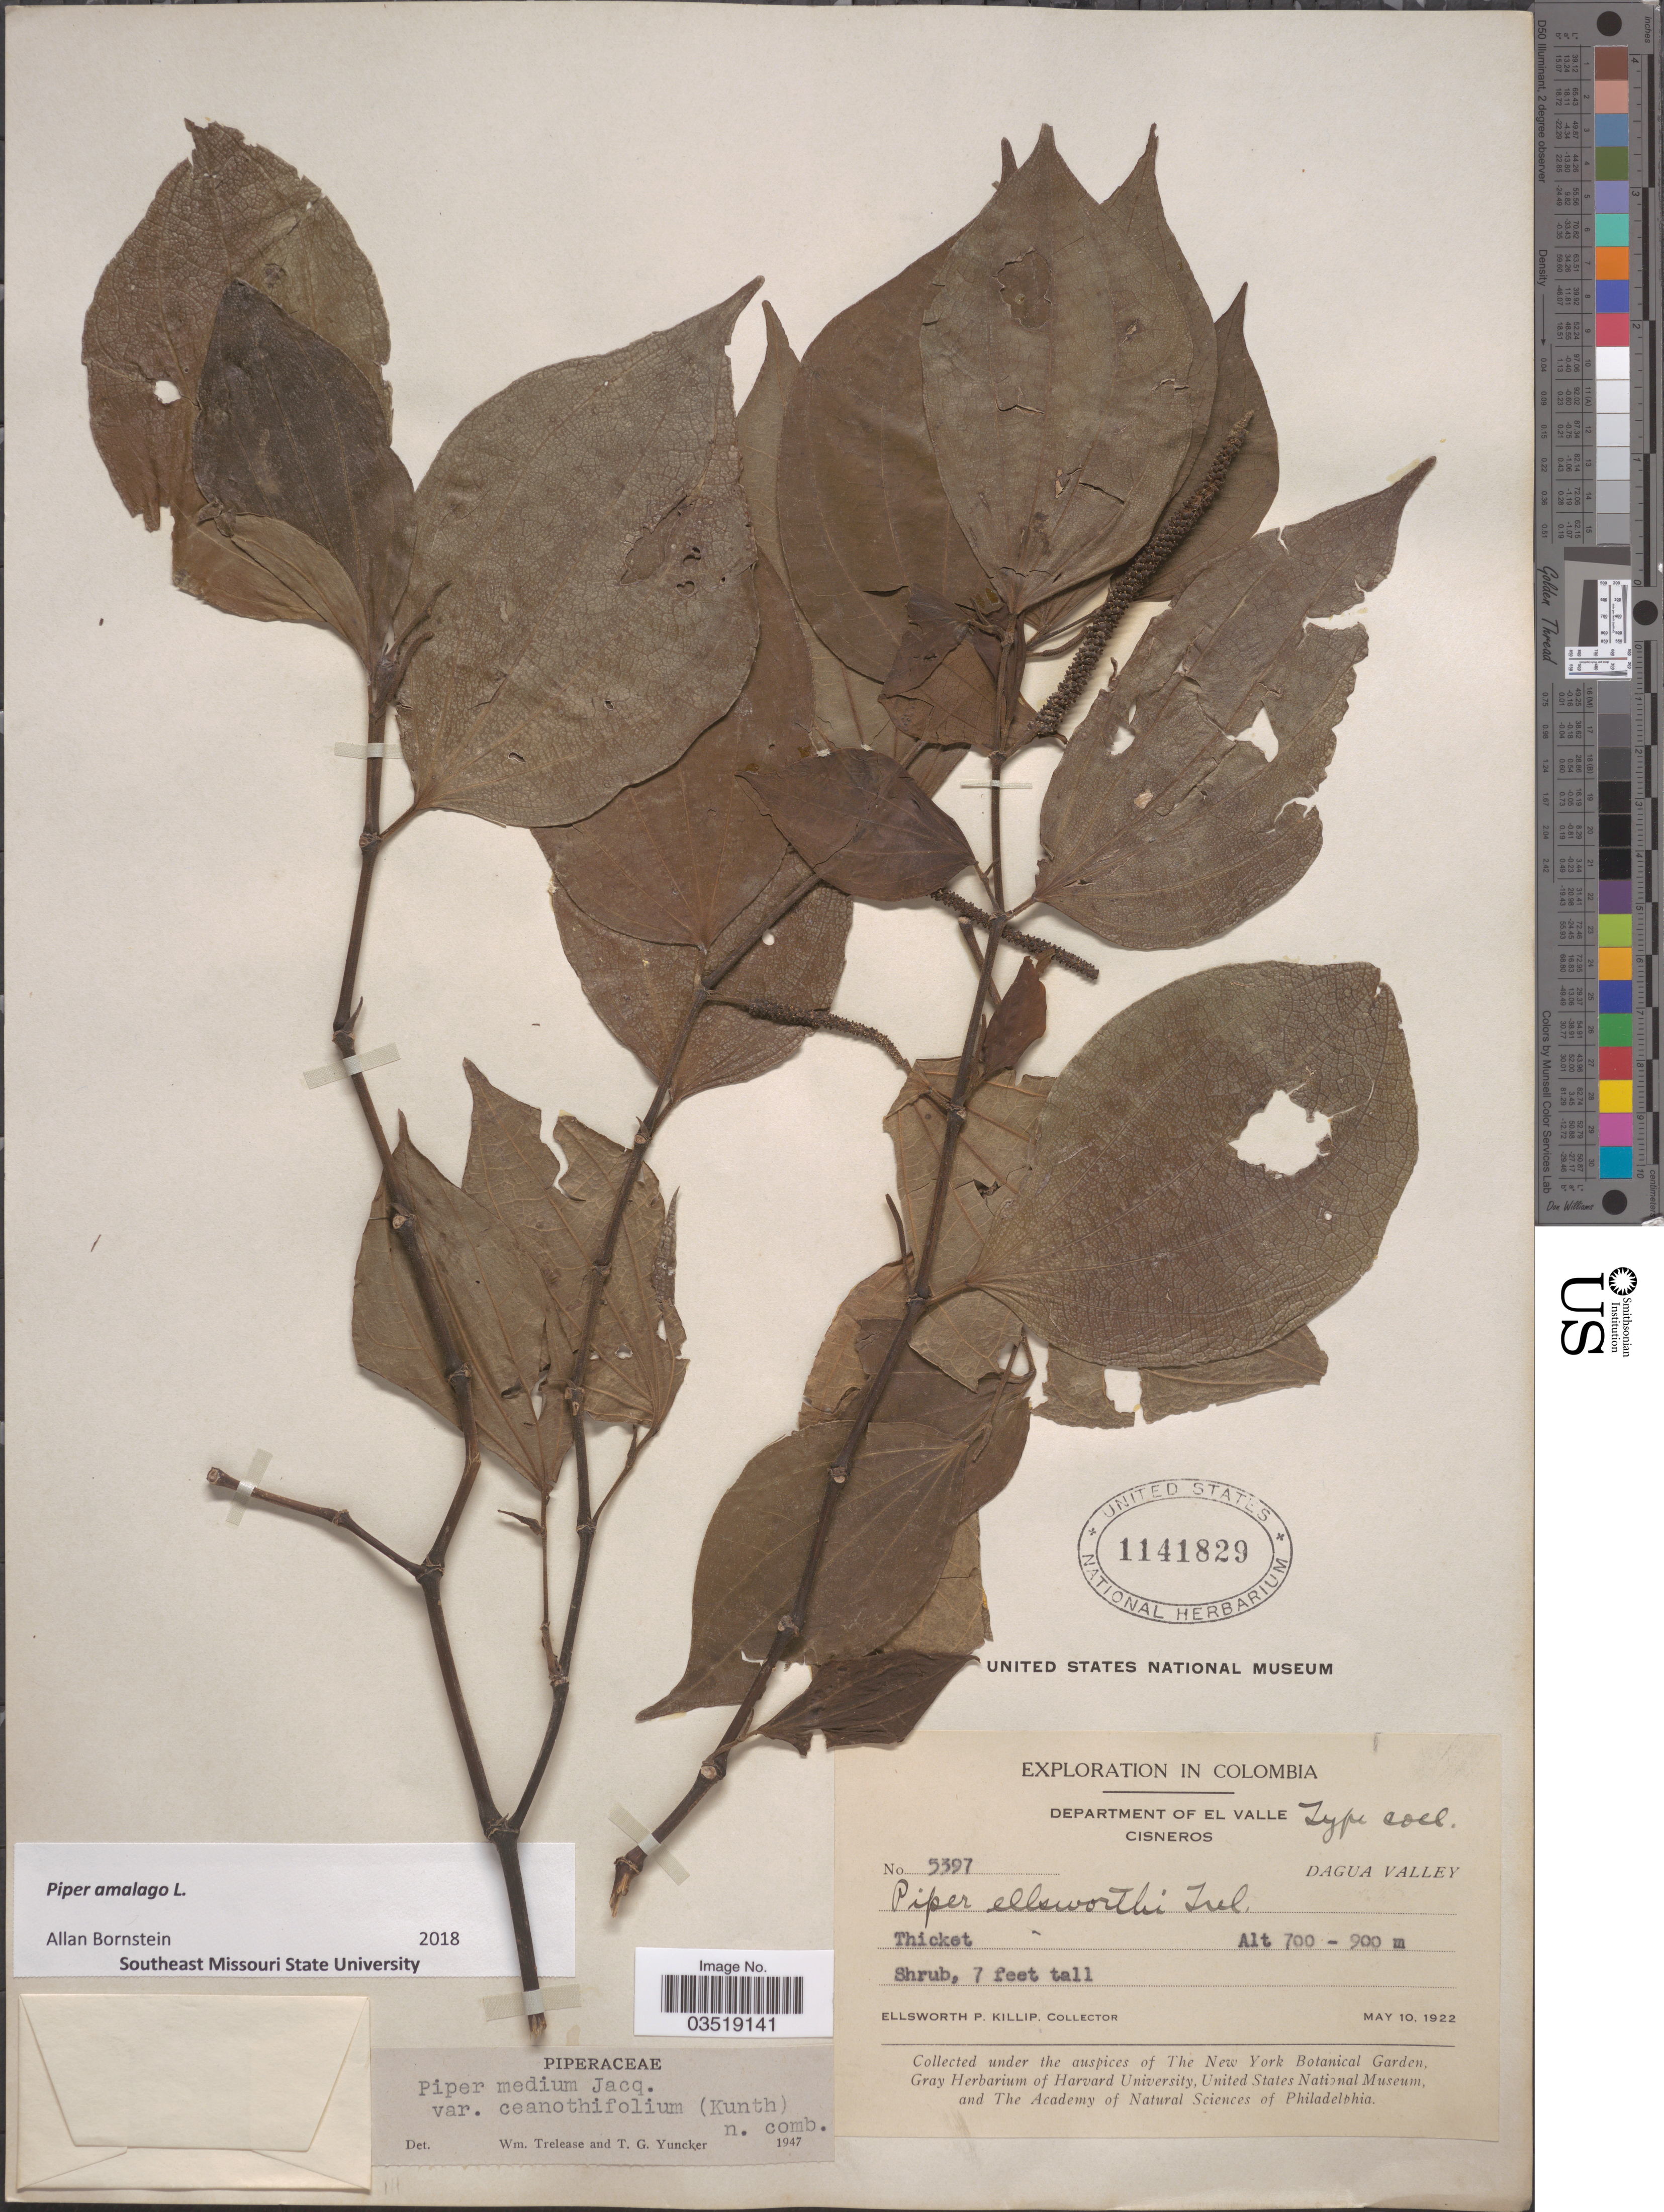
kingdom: Plantae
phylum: Tracheophyta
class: Magnoliopsida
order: Piperales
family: Piperaceae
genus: Piper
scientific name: Piper amalago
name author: L.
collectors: E. P. Killip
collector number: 5397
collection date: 1922-05-10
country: Colombia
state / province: Valle del Cauca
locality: Department of El Valle. Cineros. Dagua Valley.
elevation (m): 700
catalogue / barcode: US 1141829